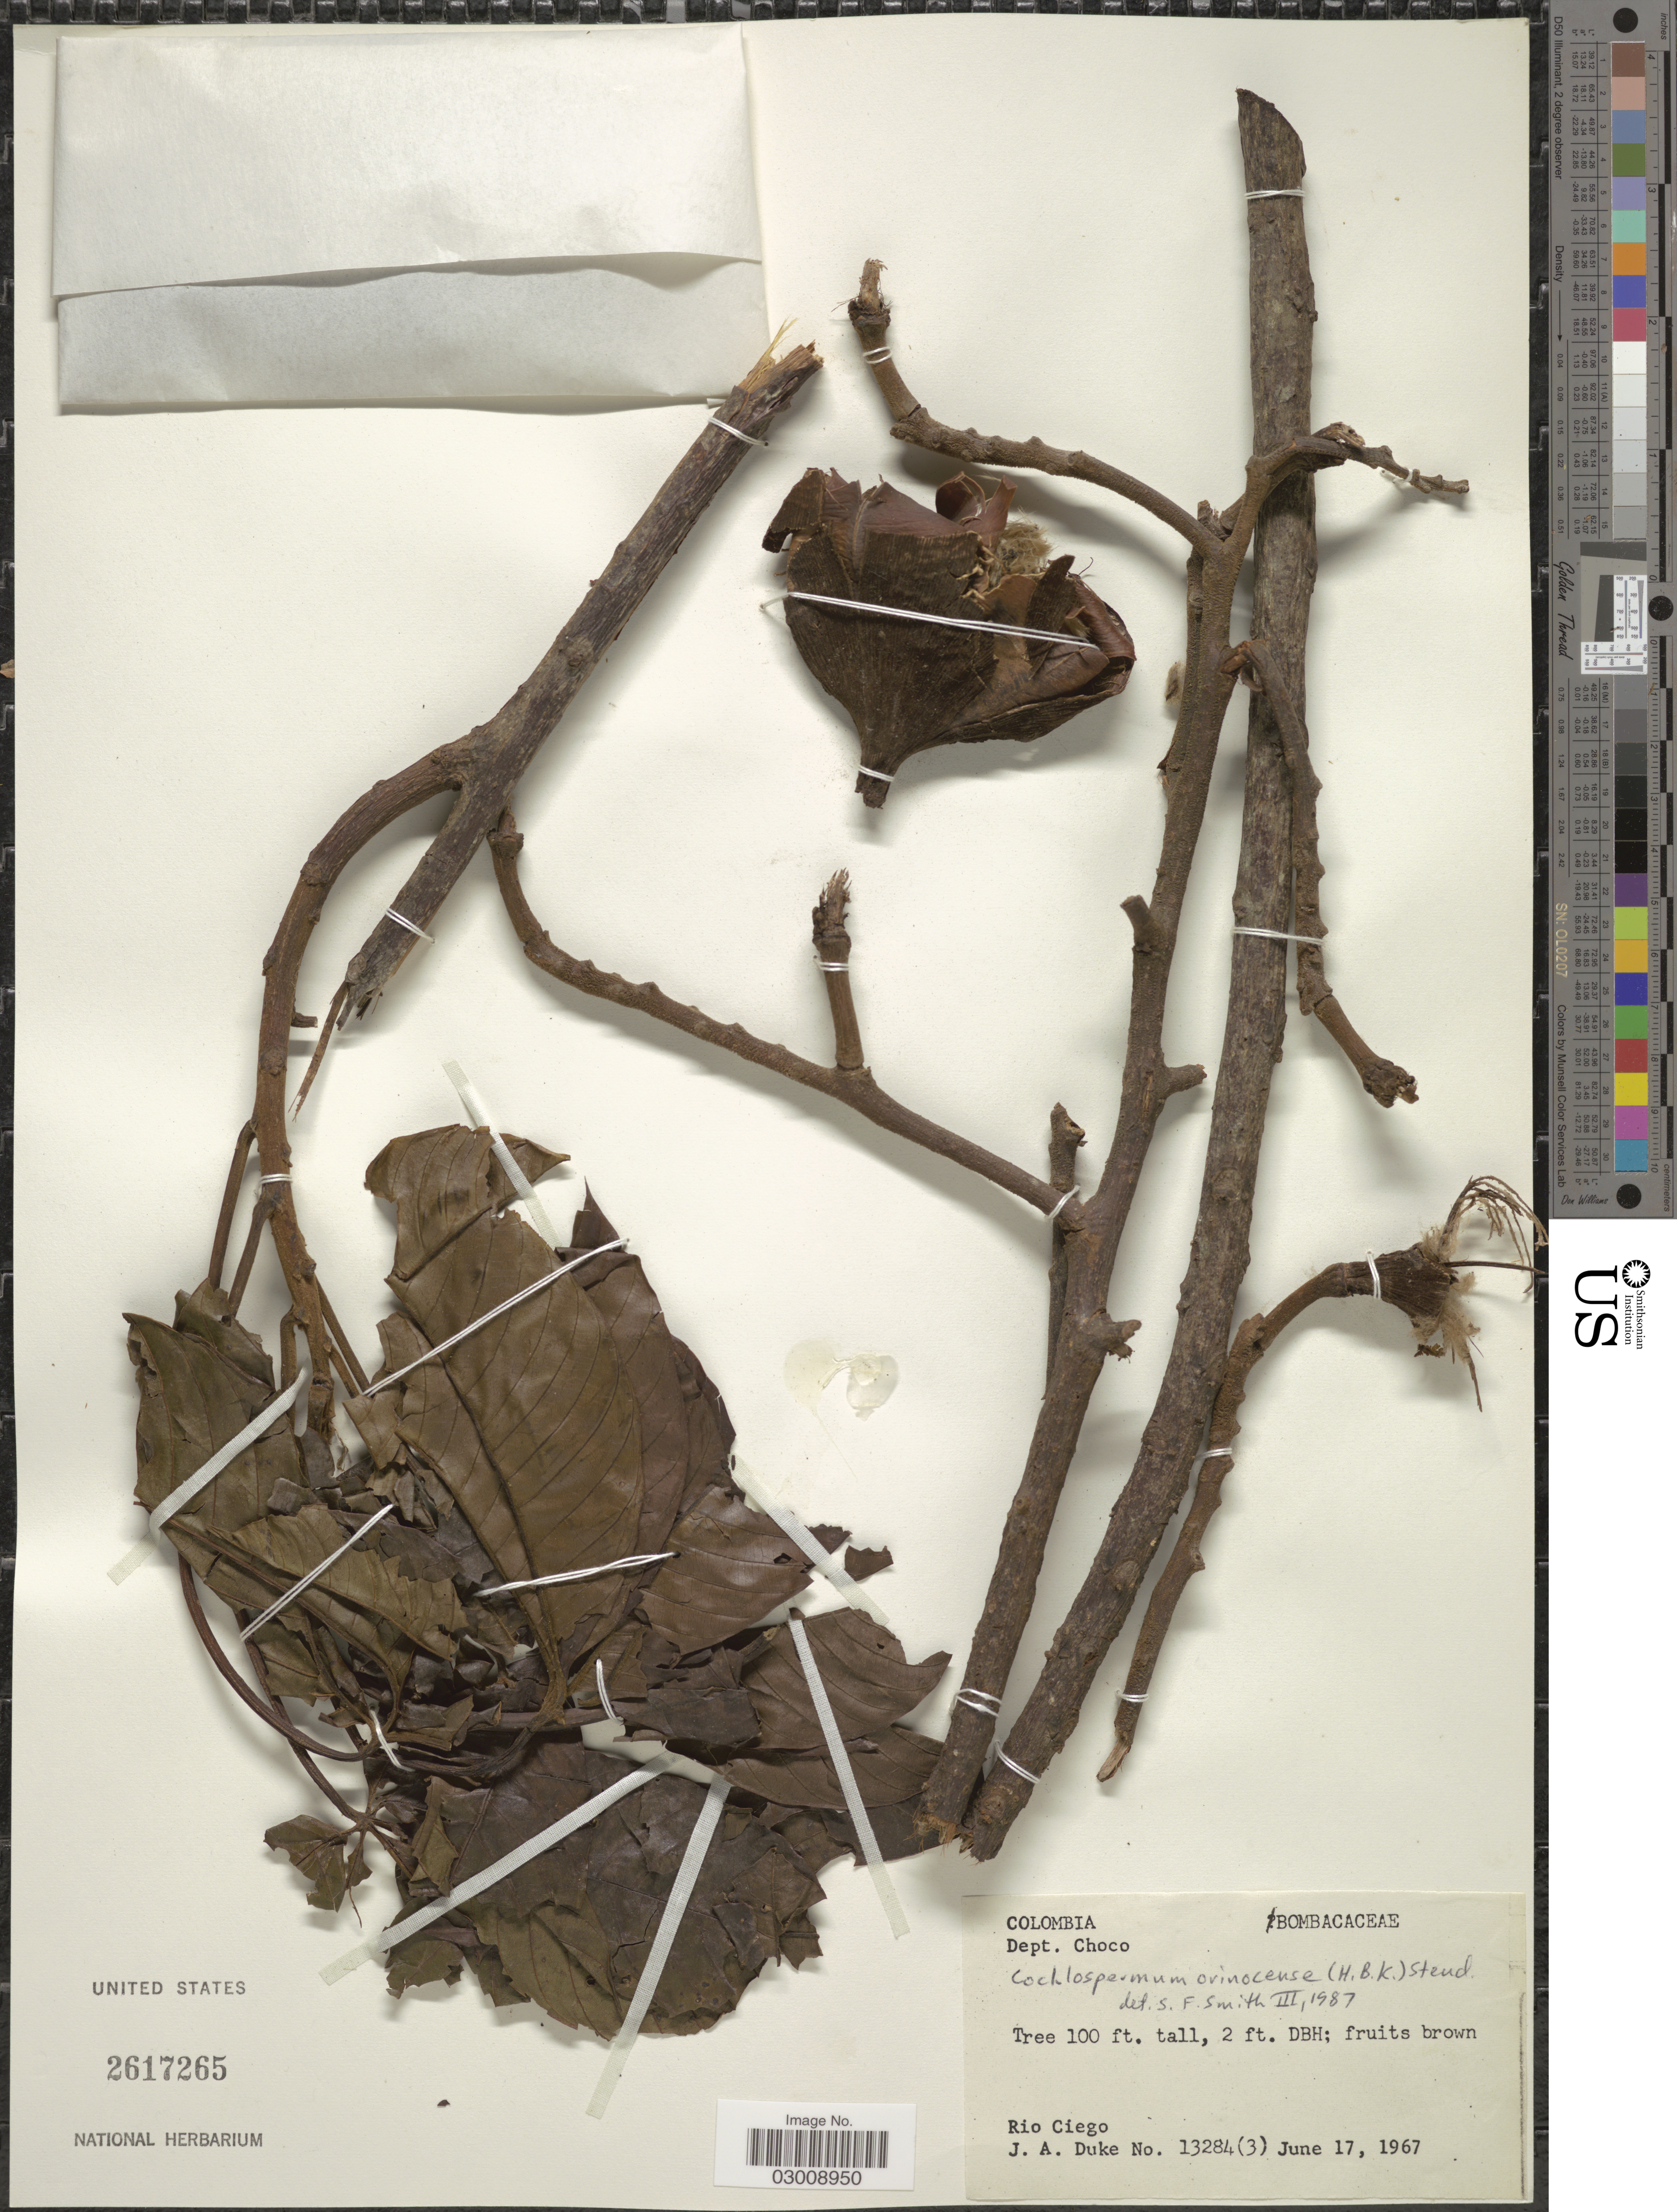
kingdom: Plantae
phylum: Tracheophyta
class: Magnoliopsida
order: Malvales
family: Cochlospermaceae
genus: Cochlospermum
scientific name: Cochlospermum orinocense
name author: (Kunth) Steud.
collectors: J. A. Duke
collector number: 13284(3)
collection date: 1967-06-17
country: Colombia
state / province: Chocó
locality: Dept. Choco. Rio Ciego.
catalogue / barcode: US 2617265